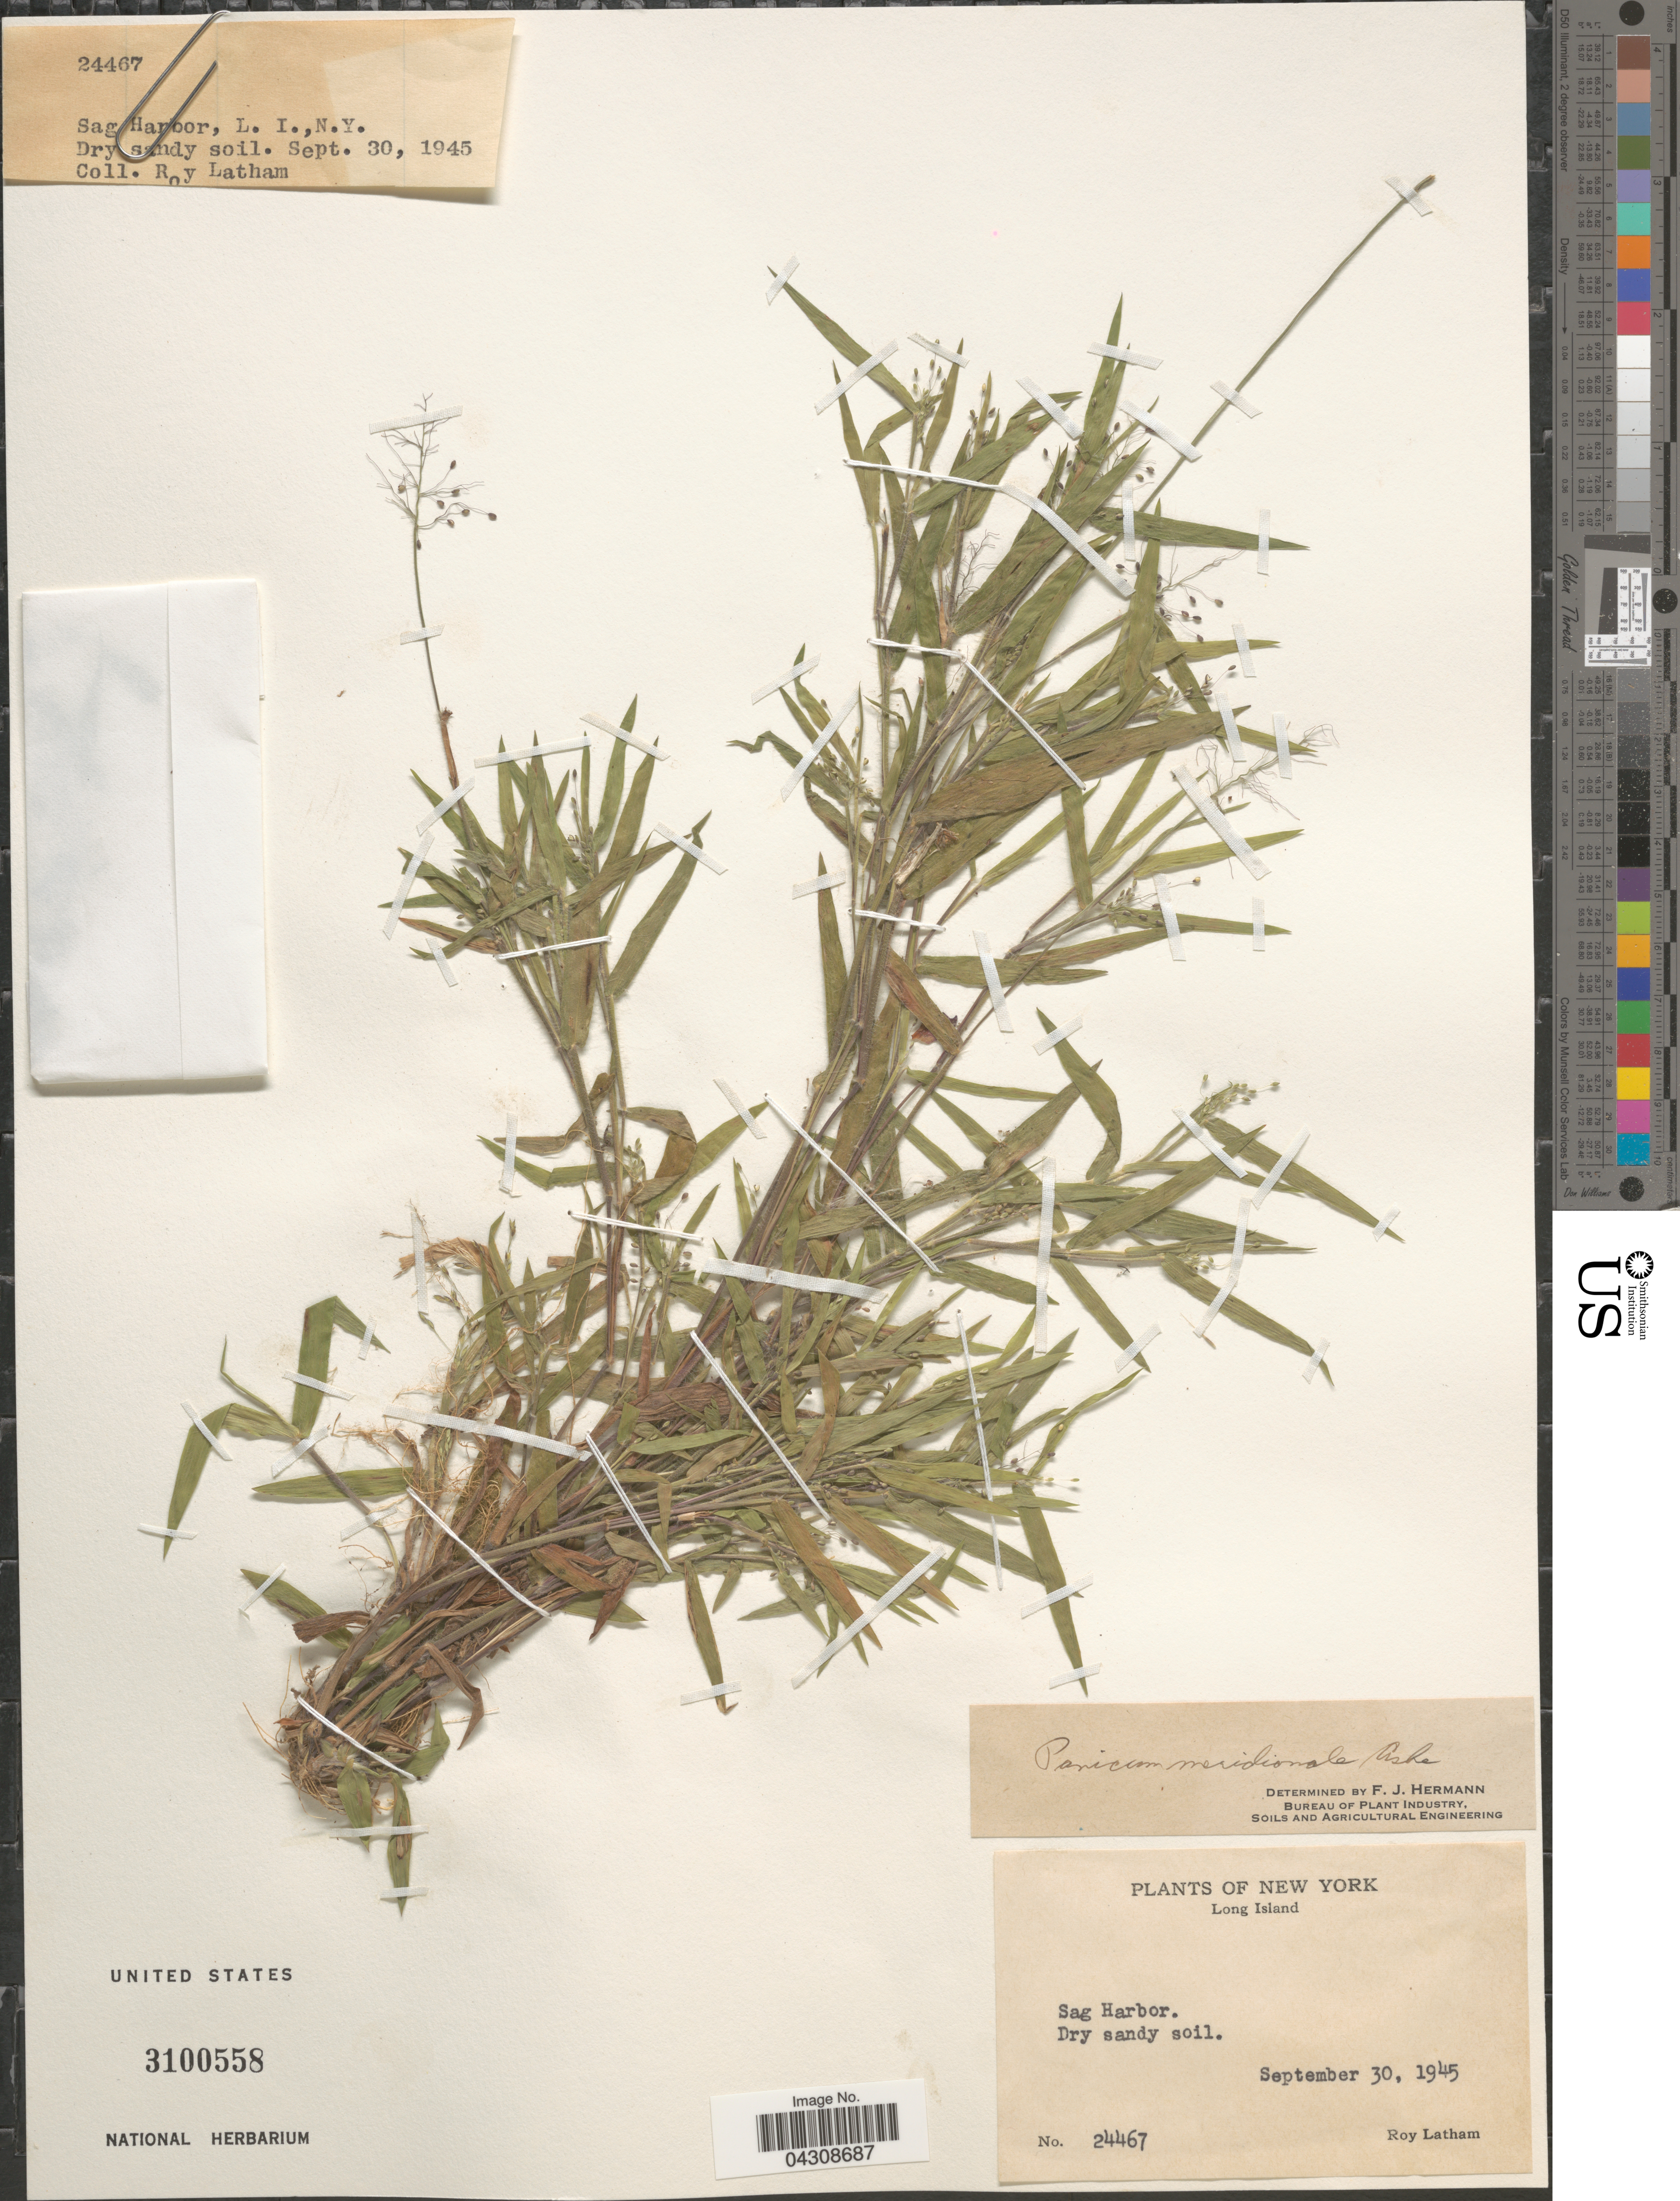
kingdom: Plantae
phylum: Tracheophyta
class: Liliopsida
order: Poales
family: Poaceae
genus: Dichanthelium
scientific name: Dichanthelium acuminatum var. acuminatum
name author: (Sw.) Gould & C.A. Clark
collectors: R. Latham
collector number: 24467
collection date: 1945-09-30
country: United States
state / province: New York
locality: Long Island. Sag Harbor.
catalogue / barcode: US 3100558